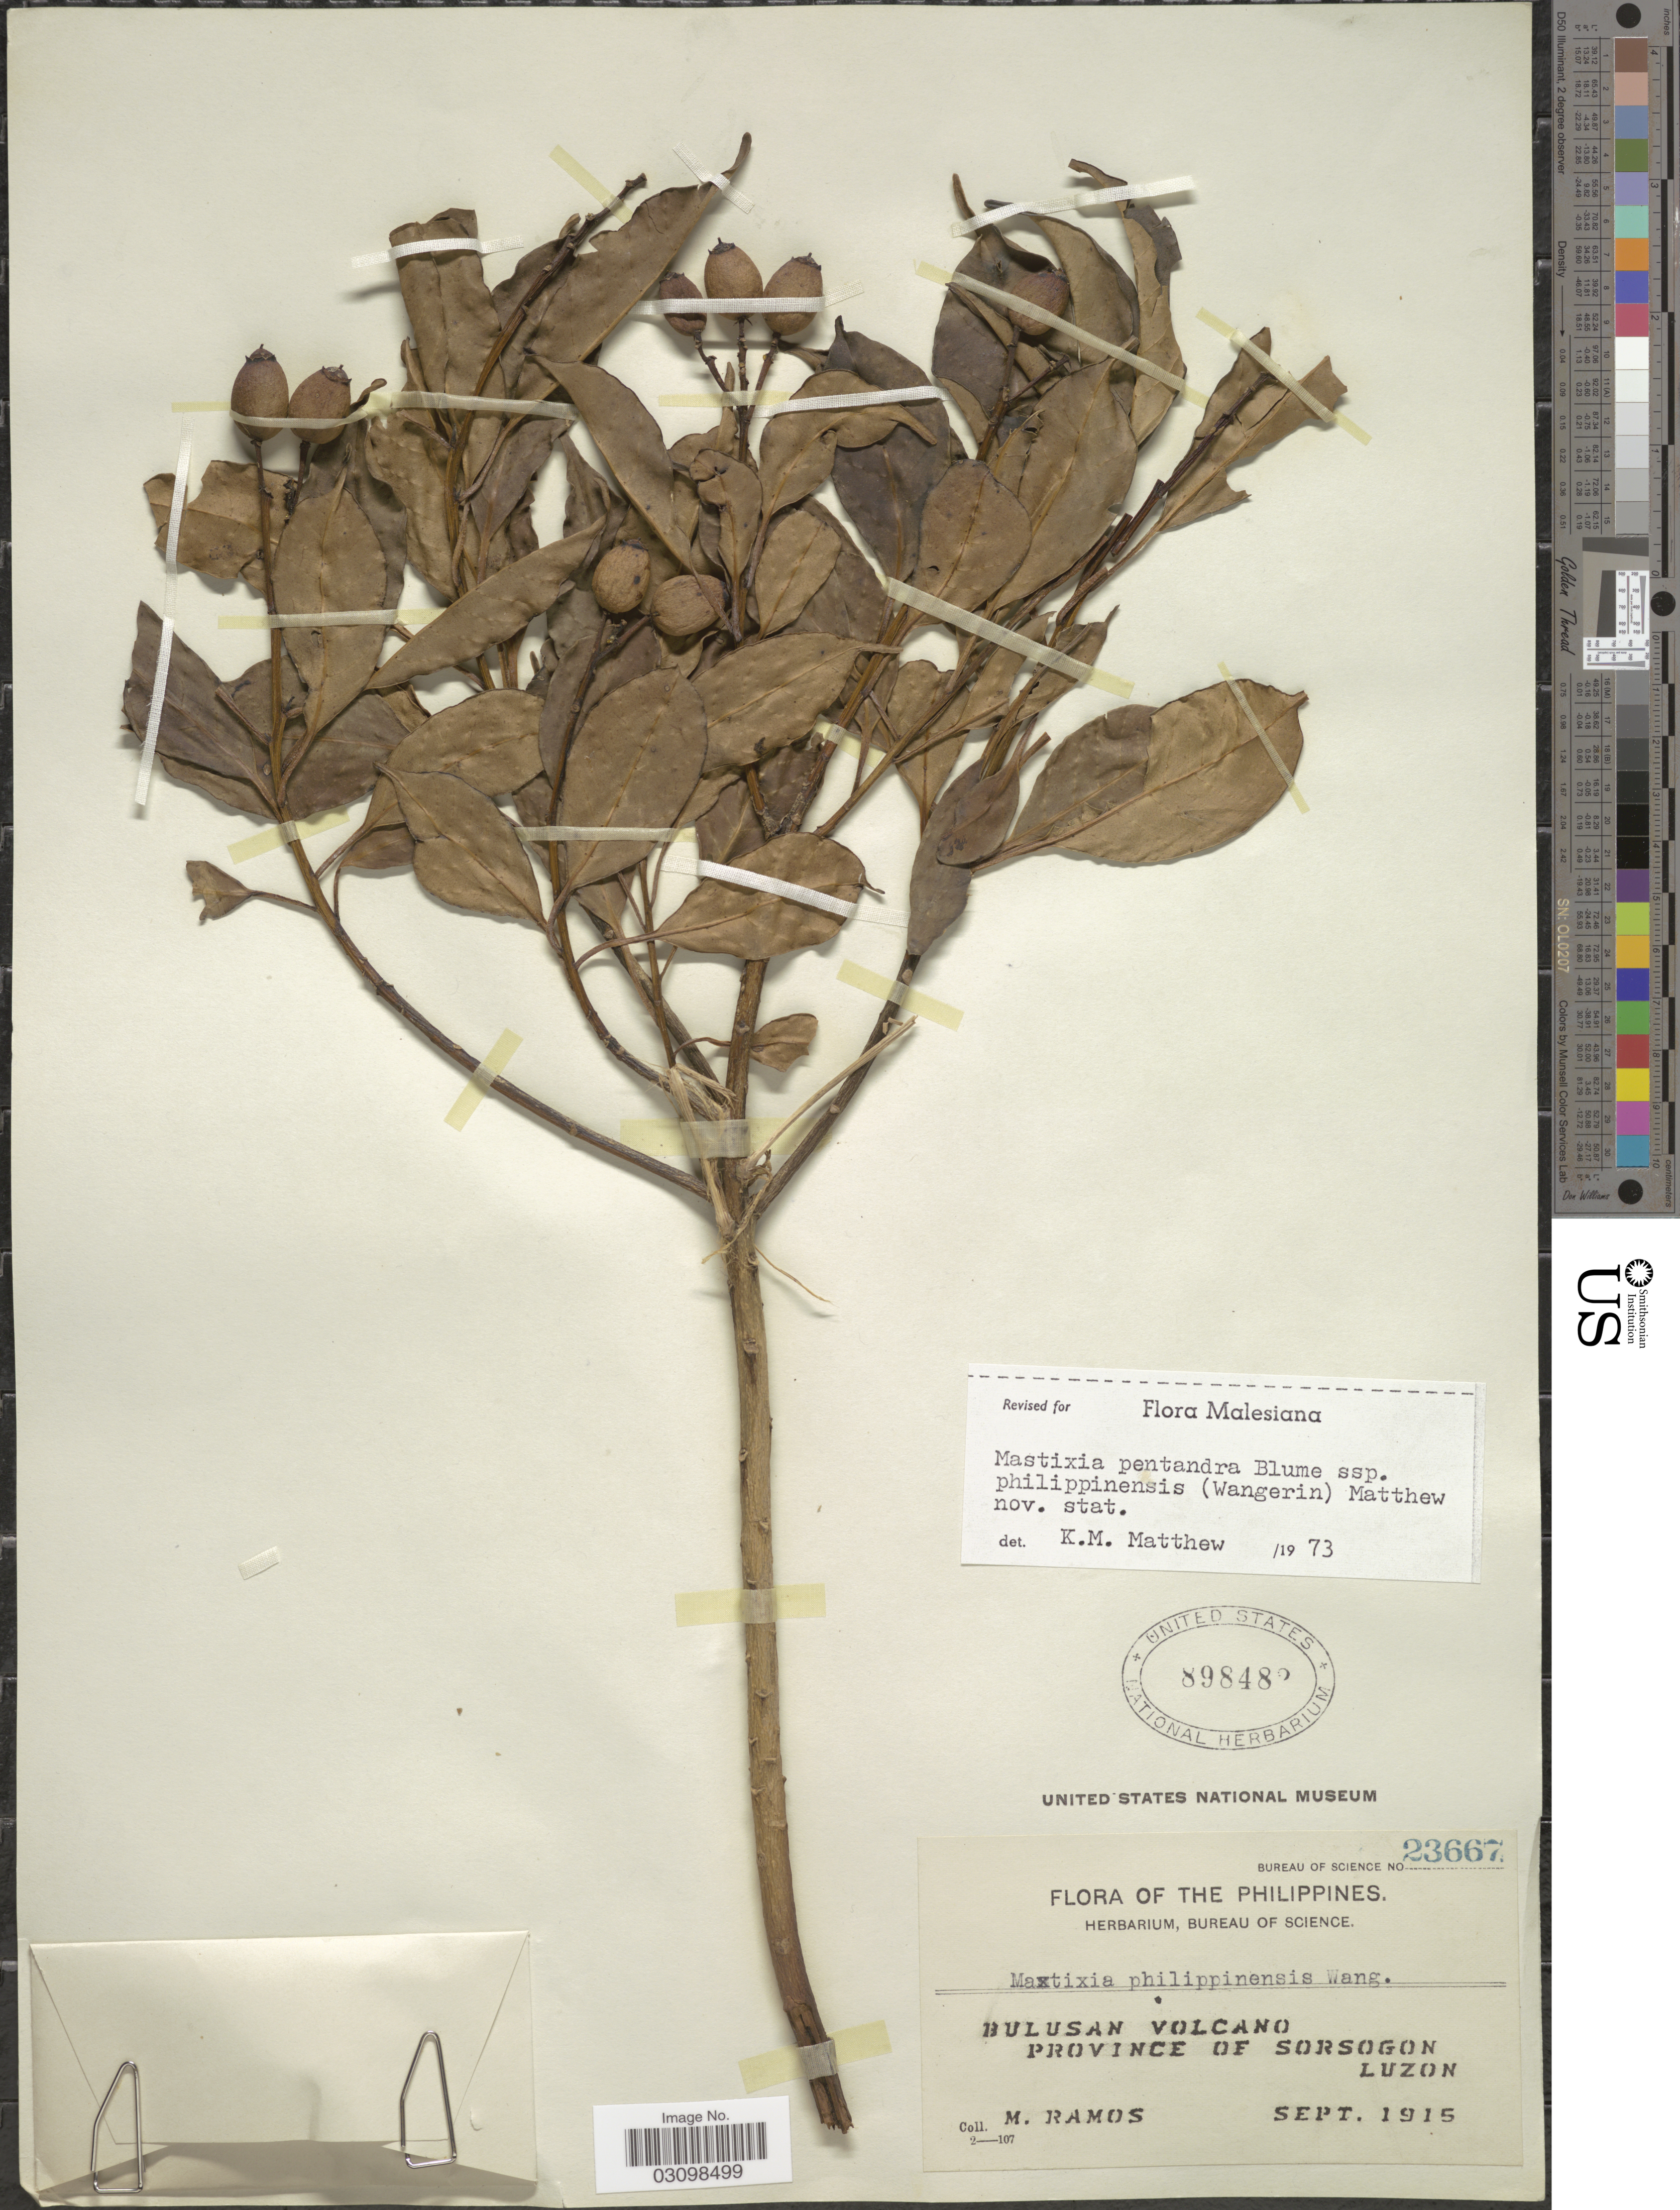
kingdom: Plantae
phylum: Tracheophyta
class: Magnoliopsida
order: Cornales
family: Nyssaceae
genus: Mastixia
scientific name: Mastixia pentandra subsp. philippinensis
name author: Wangerin & K.M. Matthew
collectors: M. Ramos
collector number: Bureau of science 23667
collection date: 1915-09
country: Philippines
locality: Bulusan Volcano, Province of Sorsogon, Luzon.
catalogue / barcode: US 898482